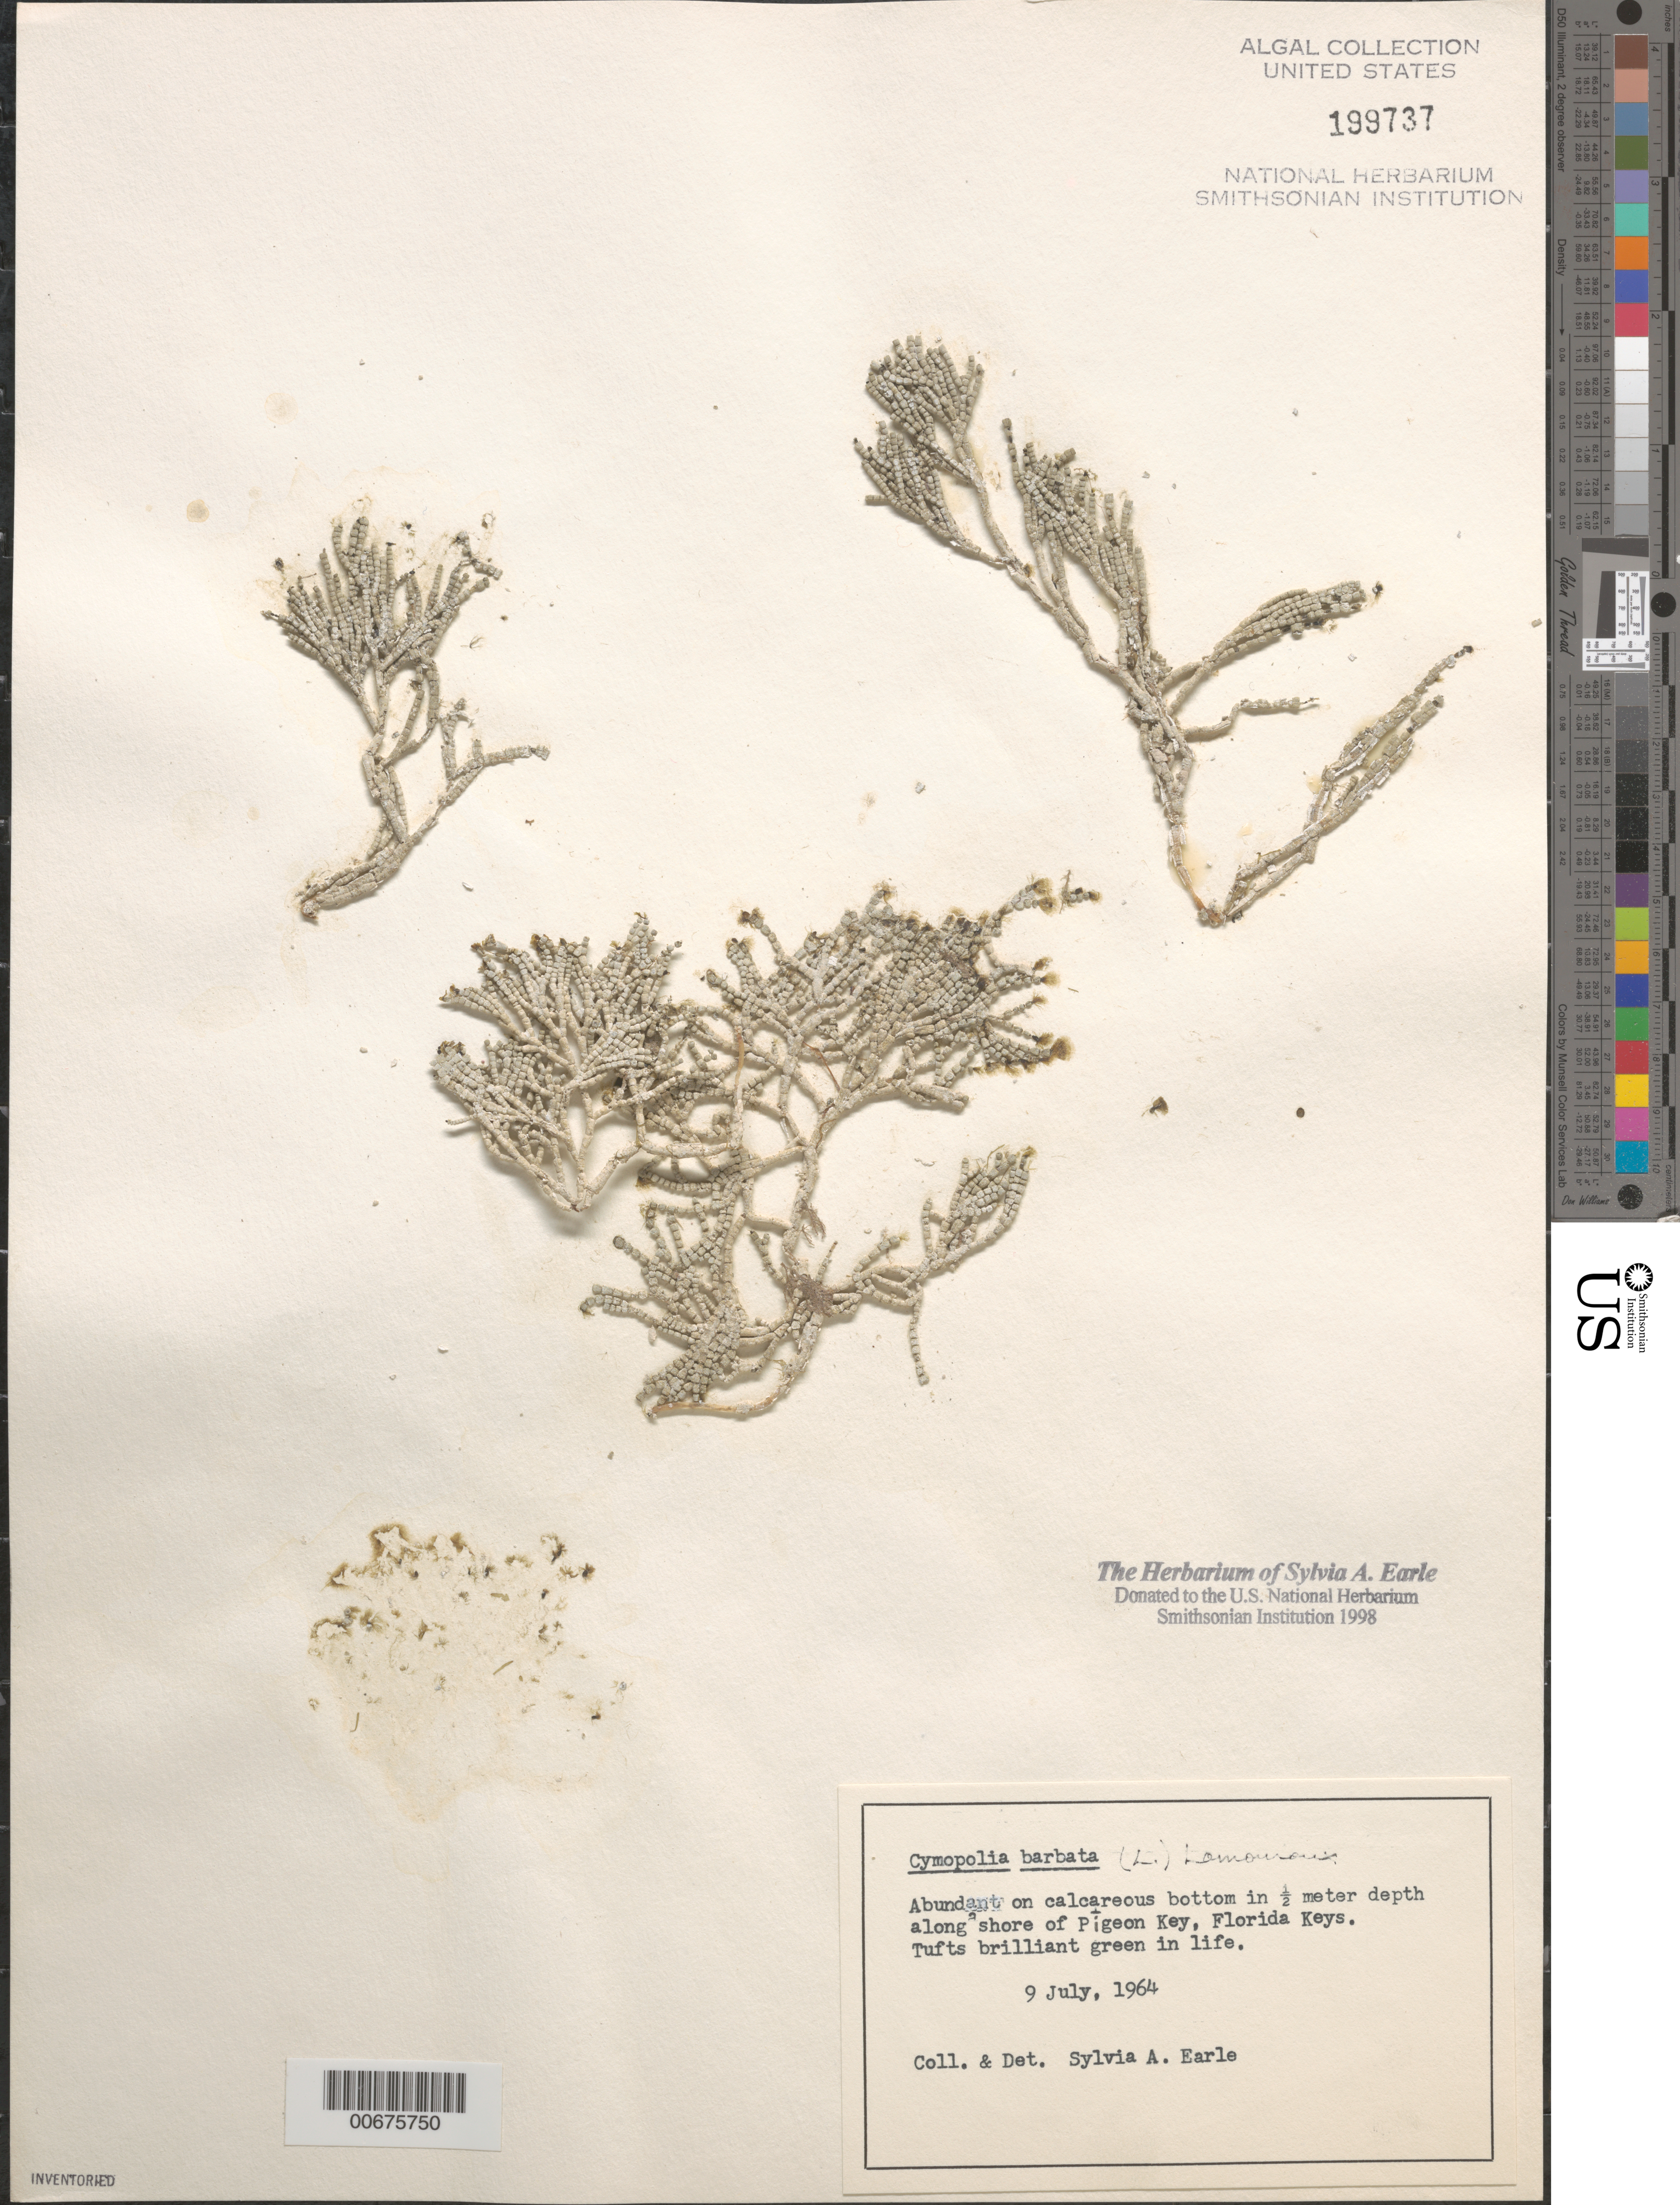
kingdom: Plantae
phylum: Chlorophyta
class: Ulvophyceae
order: Dasycladales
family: Dasycladaceae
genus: Cymopolia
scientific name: Cymopolia barbata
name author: (L.) J.V.Lamouroux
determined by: Earle, S. A.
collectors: S. A. Earle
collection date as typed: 09 Jul 1964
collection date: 1964-07-09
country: United States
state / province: Florida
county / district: Monroe County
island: Pigeon Key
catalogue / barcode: US 199737